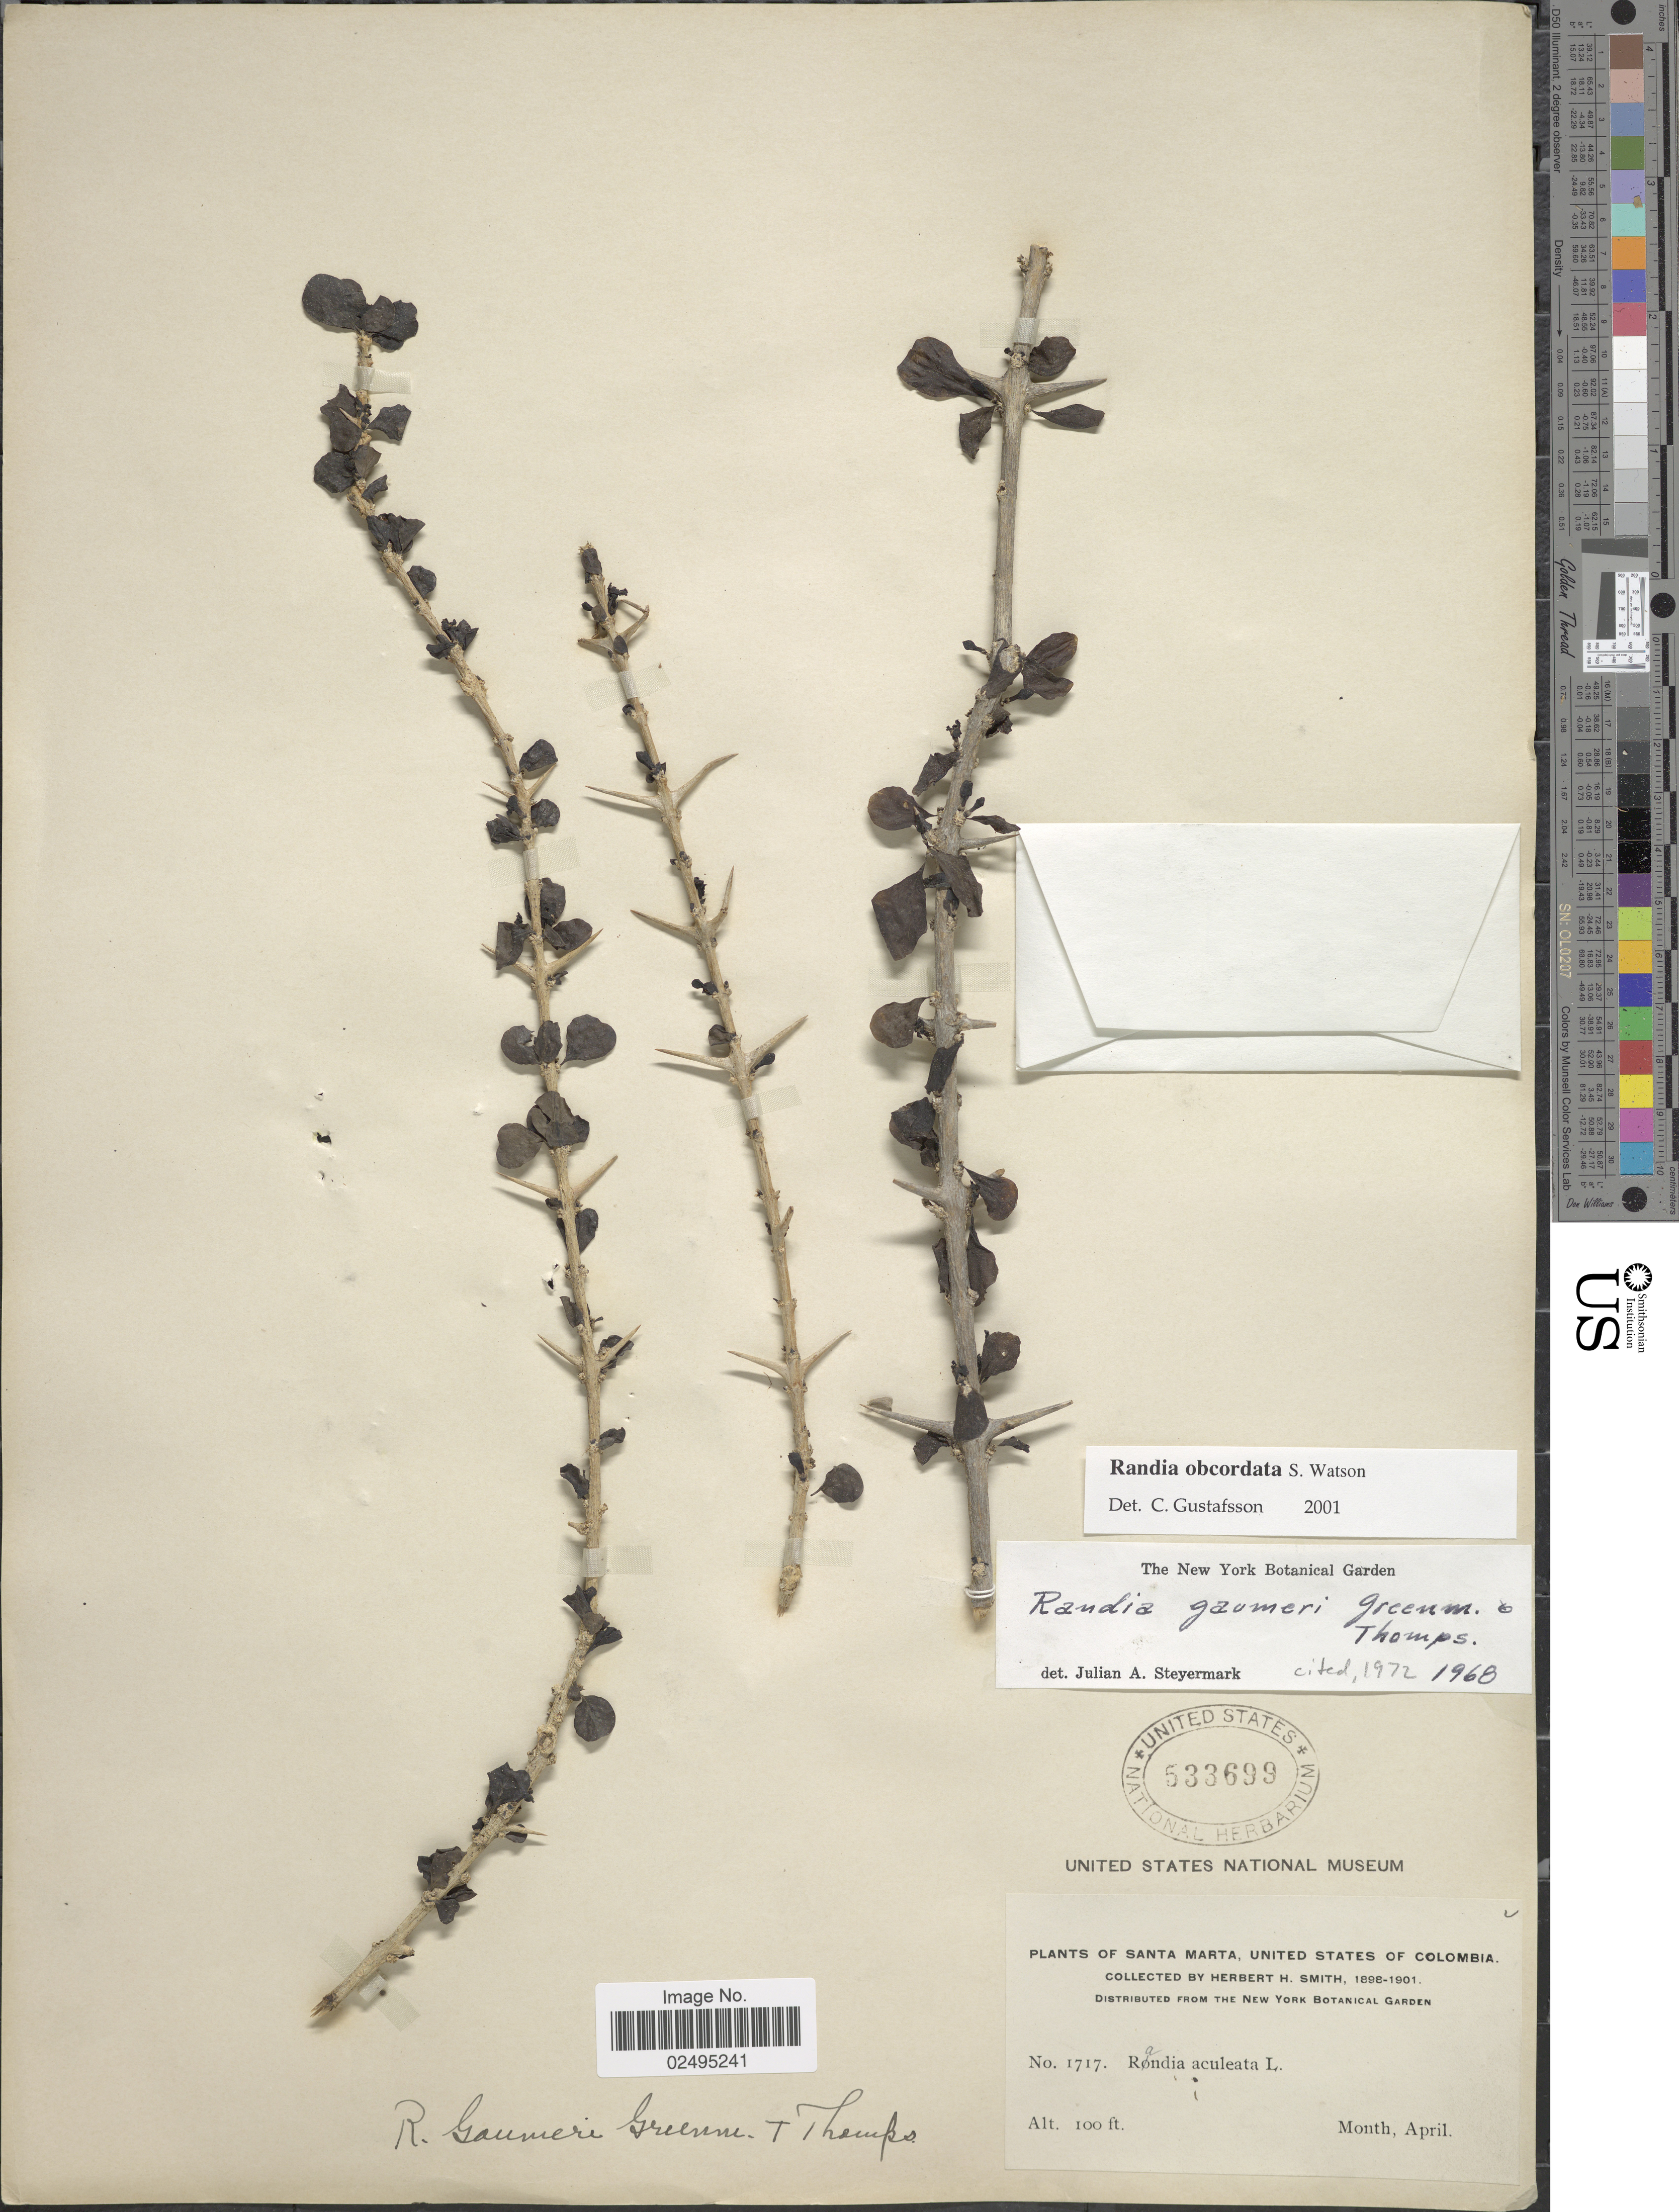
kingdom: Plantae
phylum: Tracheophyta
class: Magnoliopsida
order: Gentianales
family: Rubiaceae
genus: Randia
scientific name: Randia obcordata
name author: S. Watson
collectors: Herbert H. Smith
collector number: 1717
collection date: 1898-04/1901-04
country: Colombia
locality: Santa Marta, United States of Colombia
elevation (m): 30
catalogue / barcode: US 533699